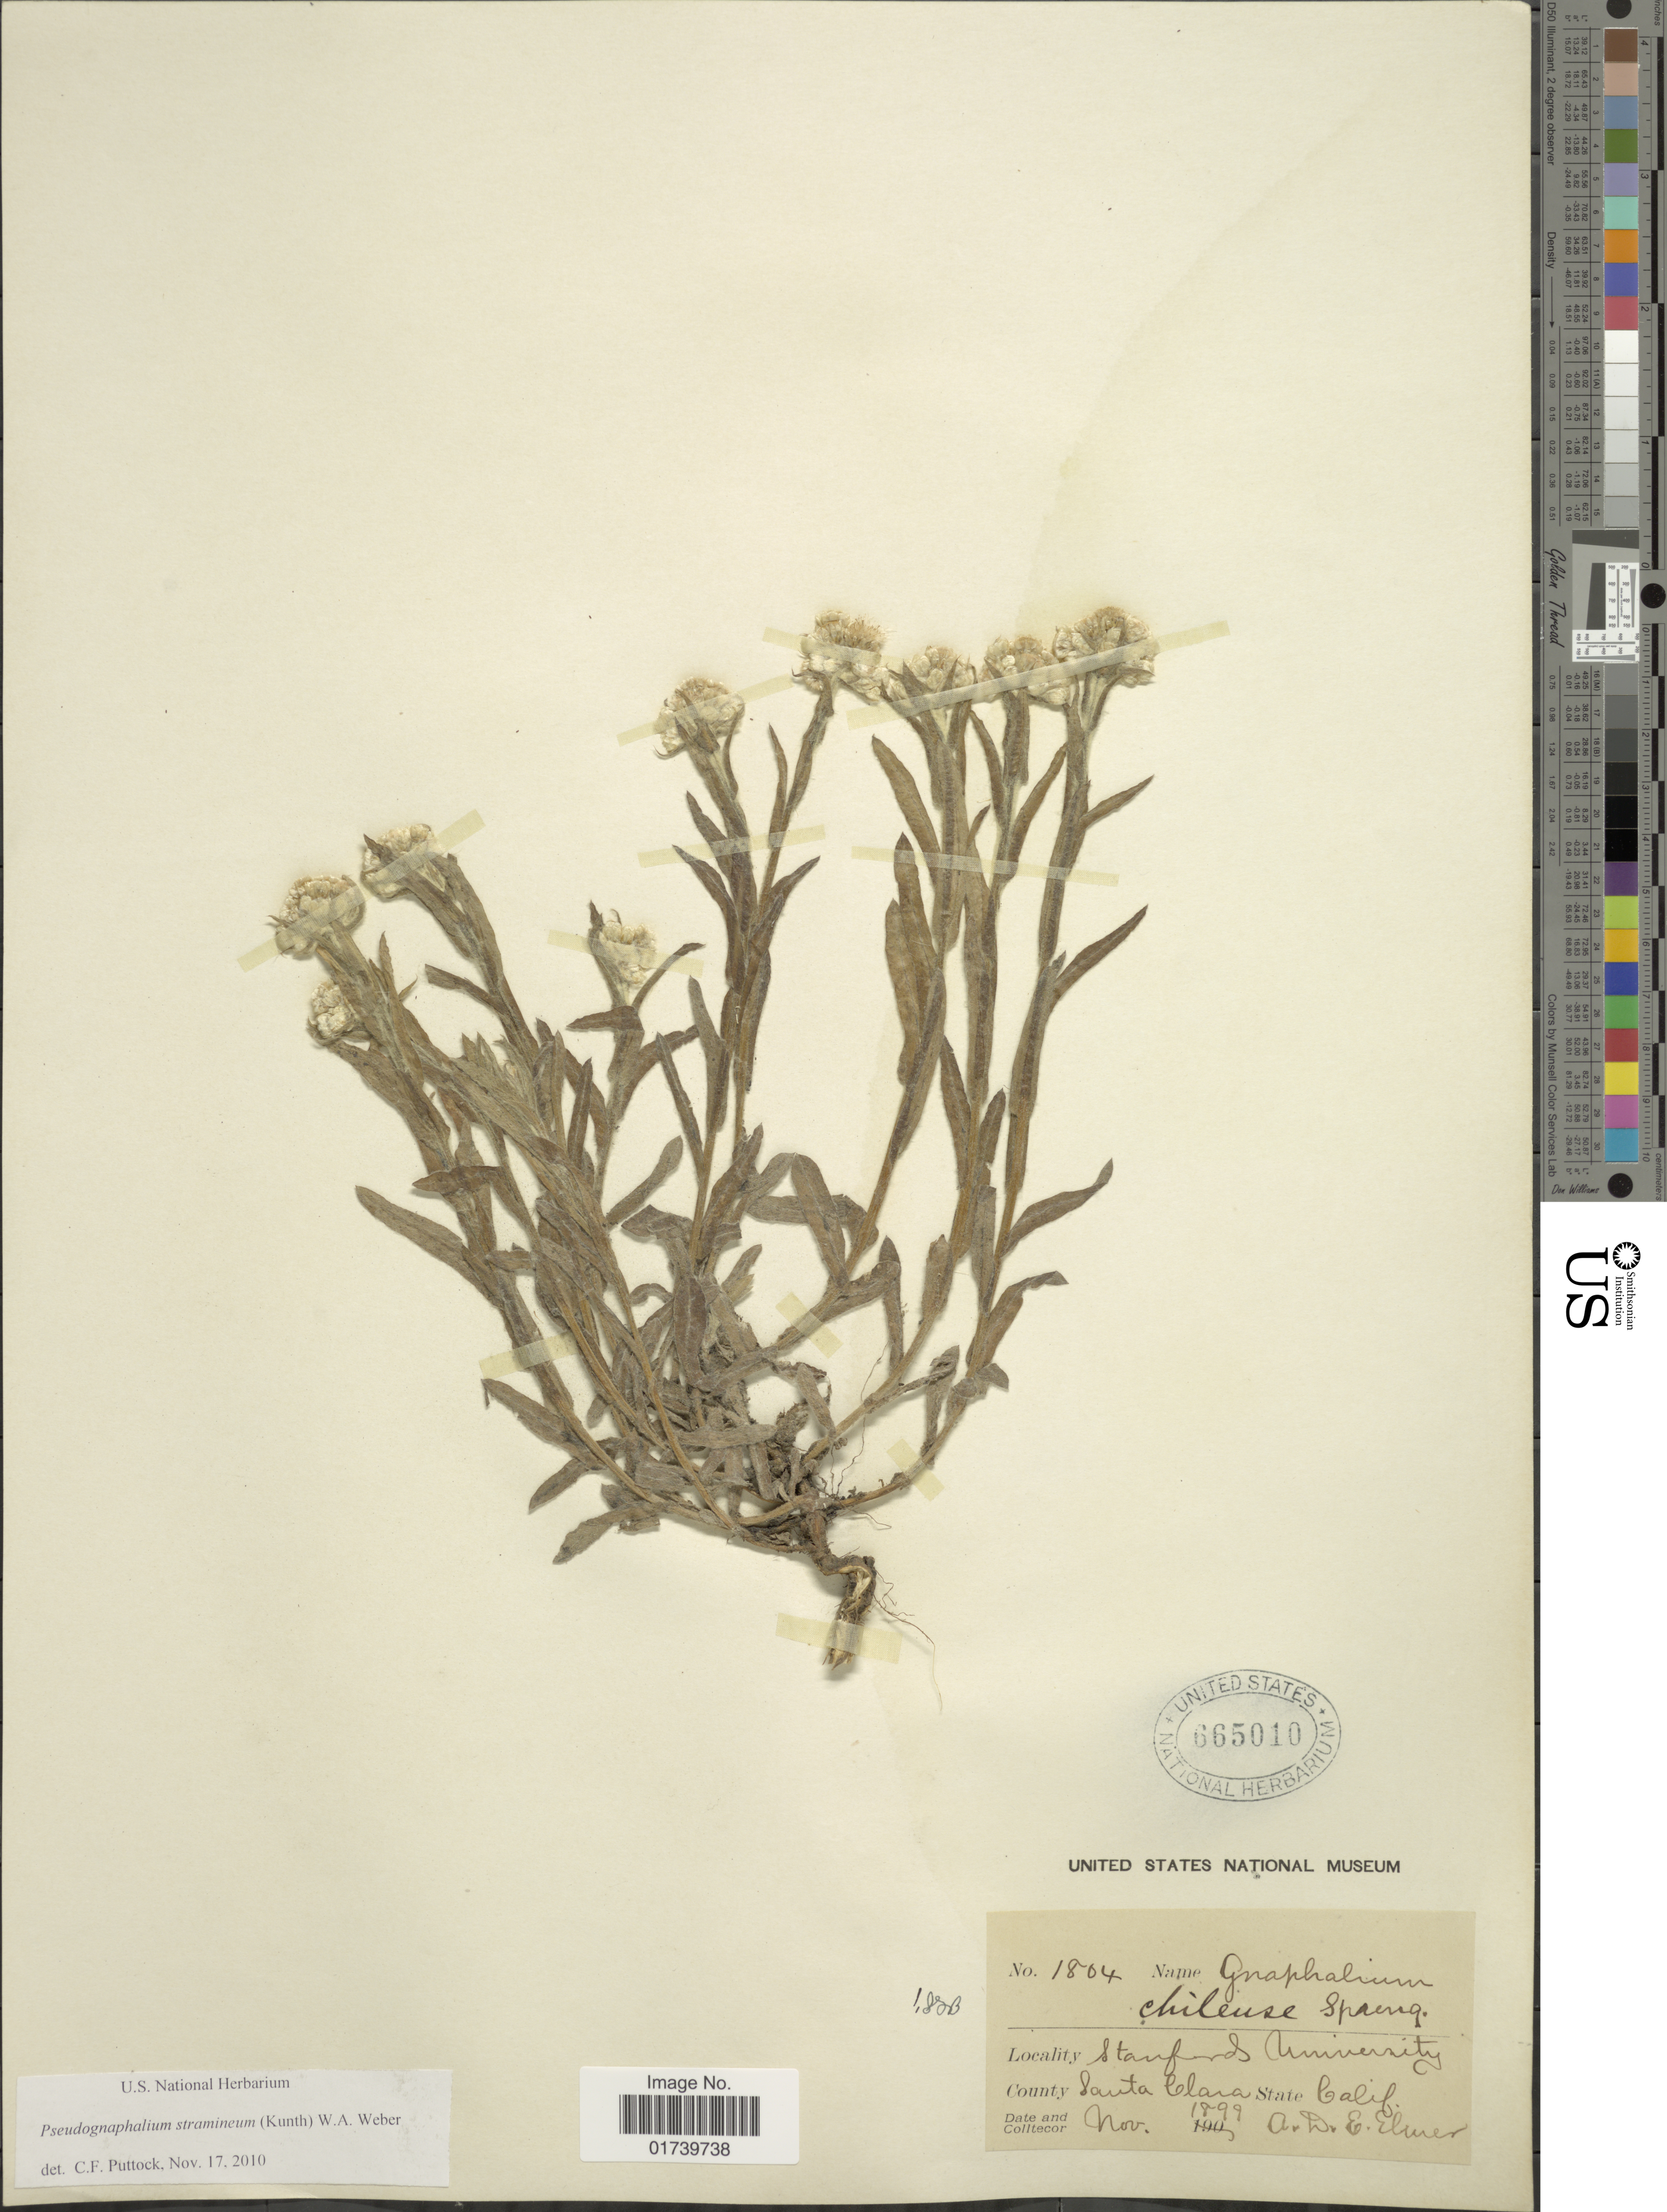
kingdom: Plantae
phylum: Tracheophyta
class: Magnoliopsida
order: Asterales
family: Asteraceae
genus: Pseudognaphalium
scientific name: Pseudognaphalium stramineum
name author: (Kunth) Anderb.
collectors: A. D. E. Elmer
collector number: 1804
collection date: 1899-11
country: United States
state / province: California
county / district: Santa Clara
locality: Stanford University. County Santa Clara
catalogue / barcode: US 665010